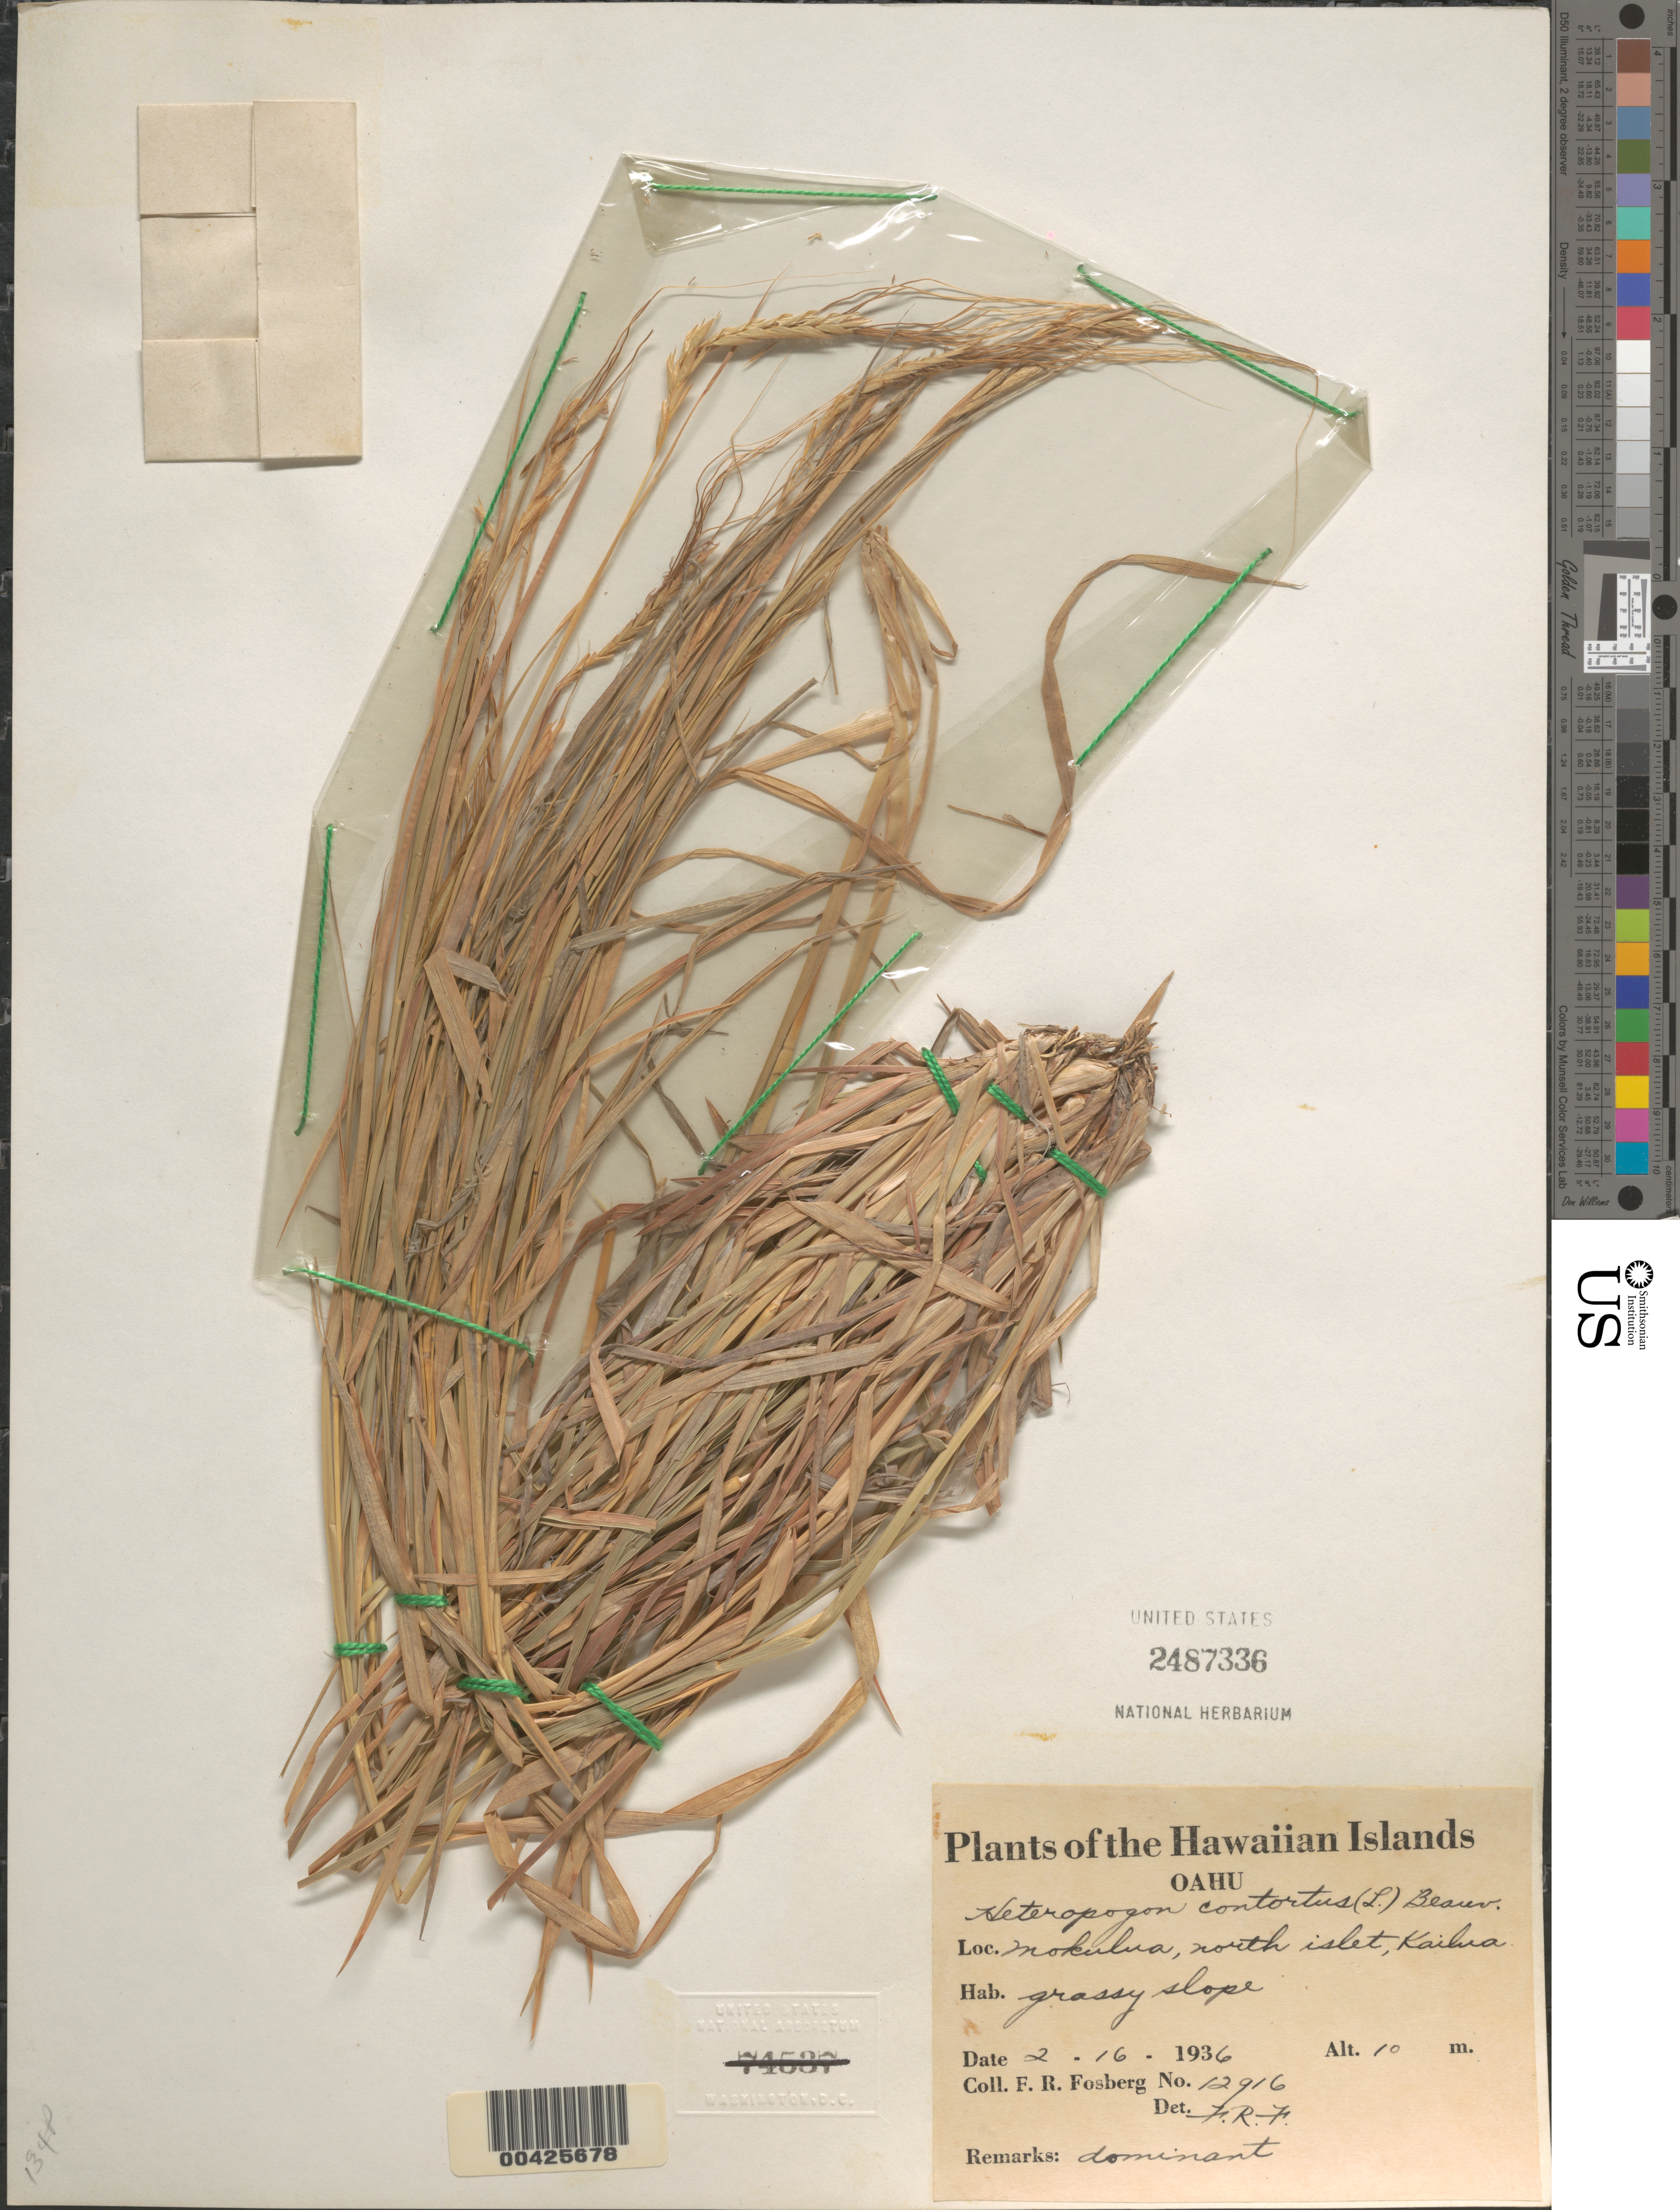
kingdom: Plantae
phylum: Tracheophyta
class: Liliopsida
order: Poales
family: Poaceae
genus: Heteropogon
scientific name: Heteropogon contortus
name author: (L.) P. Beauv. ex Roem. & Schult.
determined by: Fosberg, F. R.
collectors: F. R. Fosberg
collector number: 12916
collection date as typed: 16 Feb 1936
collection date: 1936-02-16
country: United States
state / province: Hawaii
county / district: Honolulu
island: Mokulua Islets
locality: Mokulua, north islet, Kailua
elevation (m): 10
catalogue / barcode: US 2487336